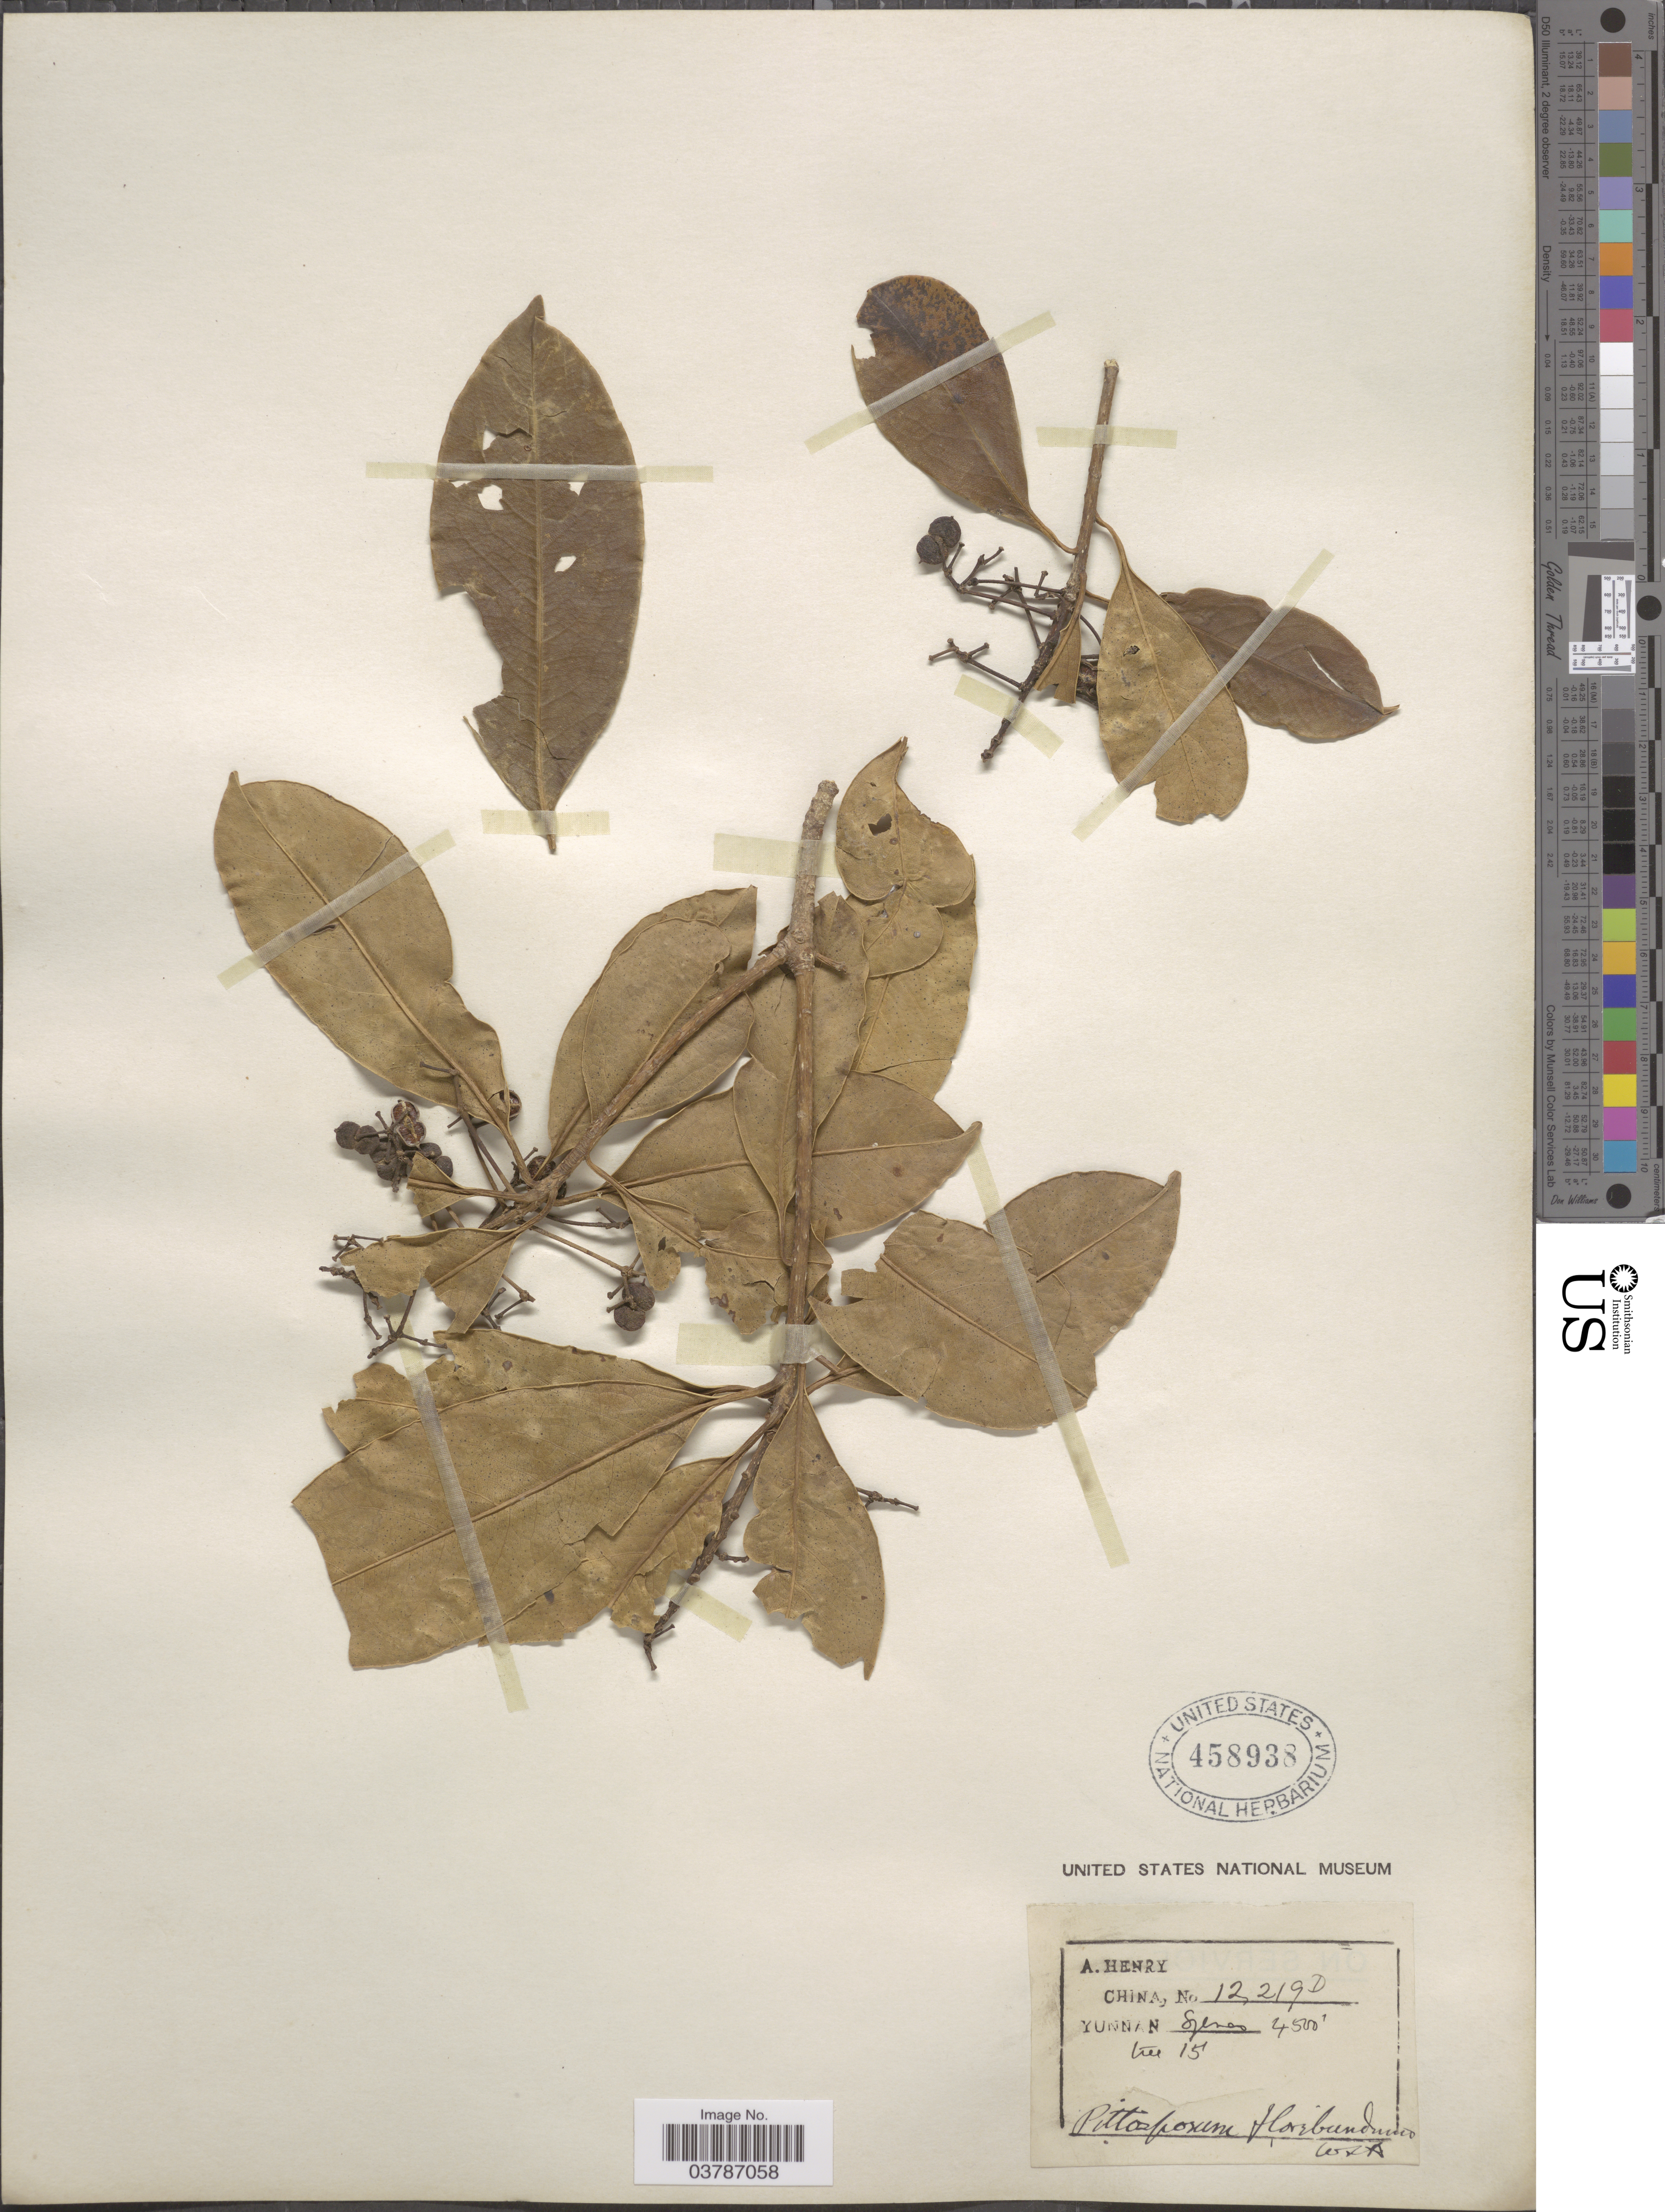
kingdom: Plantae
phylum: Tracheophyta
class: Magnoliopsida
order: Apiales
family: Pittosporaceae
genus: Pittosporum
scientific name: Pittosporum floribundum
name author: Wight & Arn.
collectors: A. Henry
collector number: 12219 D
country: China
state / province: Yunnan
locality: Szemoa.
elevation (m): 1372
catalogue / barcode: US 458938